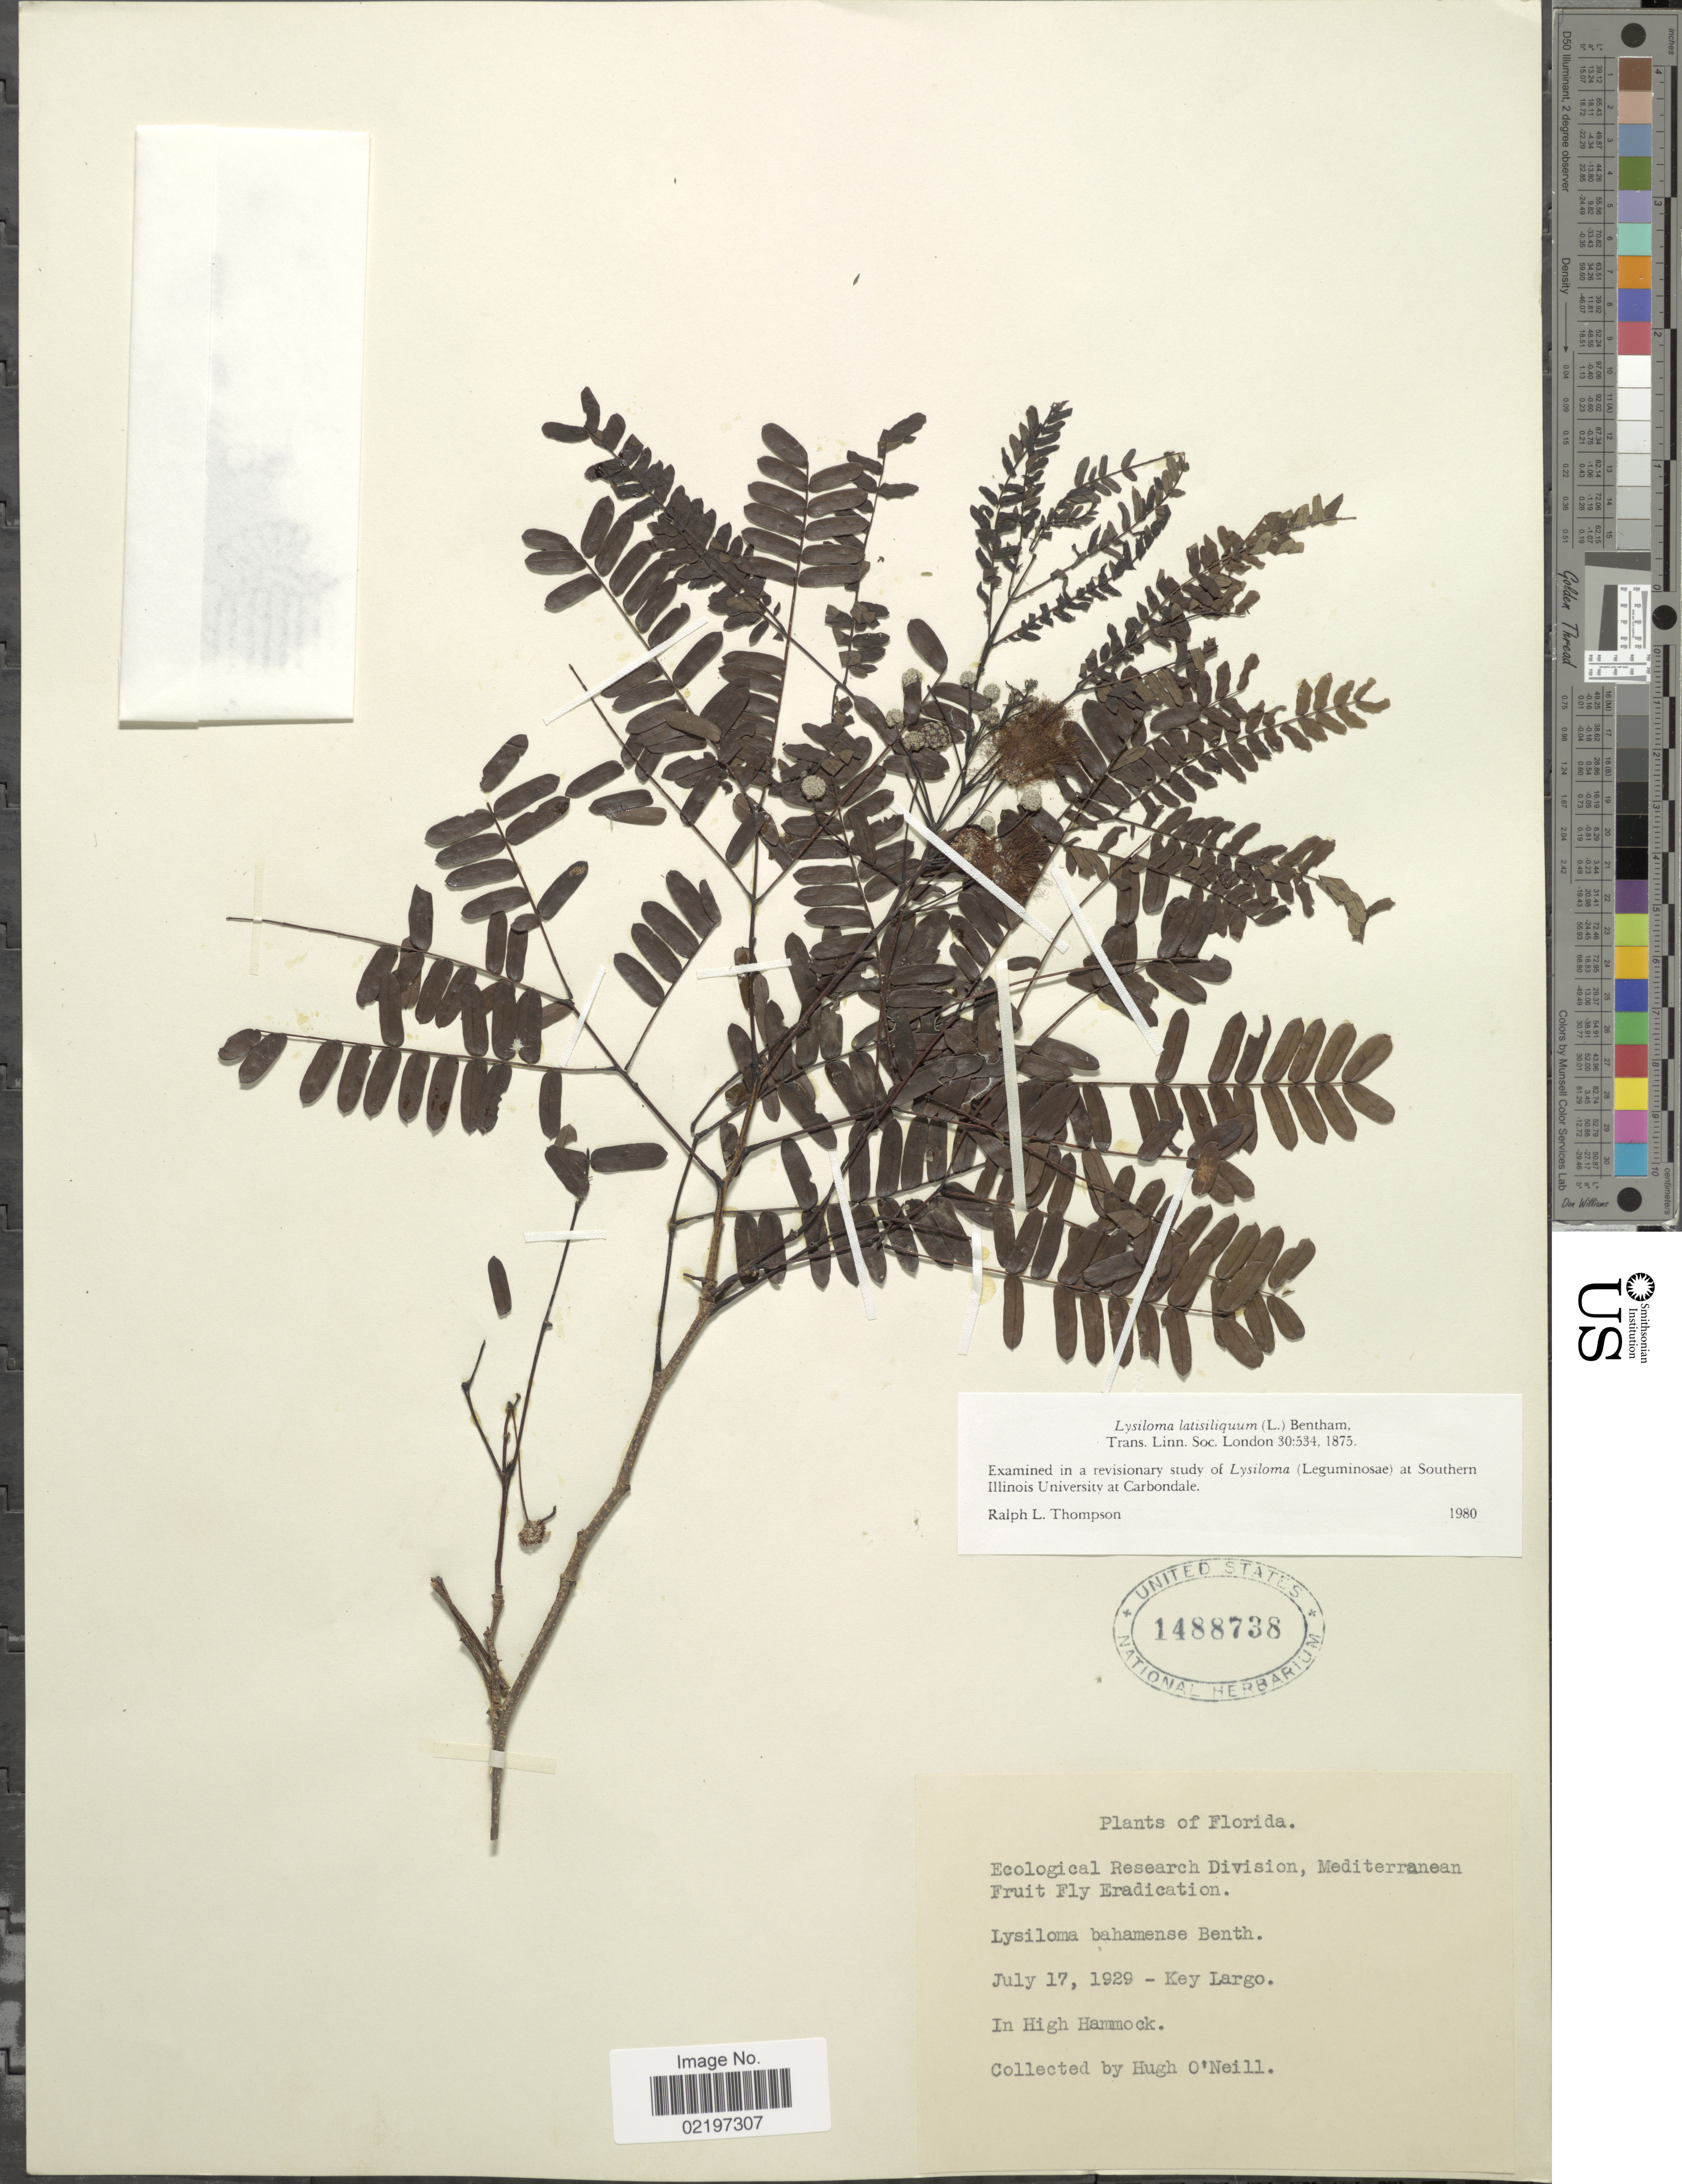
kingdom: Plantae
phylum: Tracheophyta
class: Magnoliopsida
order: Fabales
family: Fabaceae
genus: Lysiloma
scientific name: Lysiloma latisiliquum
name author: (L.) Benth.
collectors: H. O'Neill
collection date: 1929-07-17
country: United States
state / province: Florida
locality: Key Largo, In High Hammock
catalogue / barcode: US 1488738